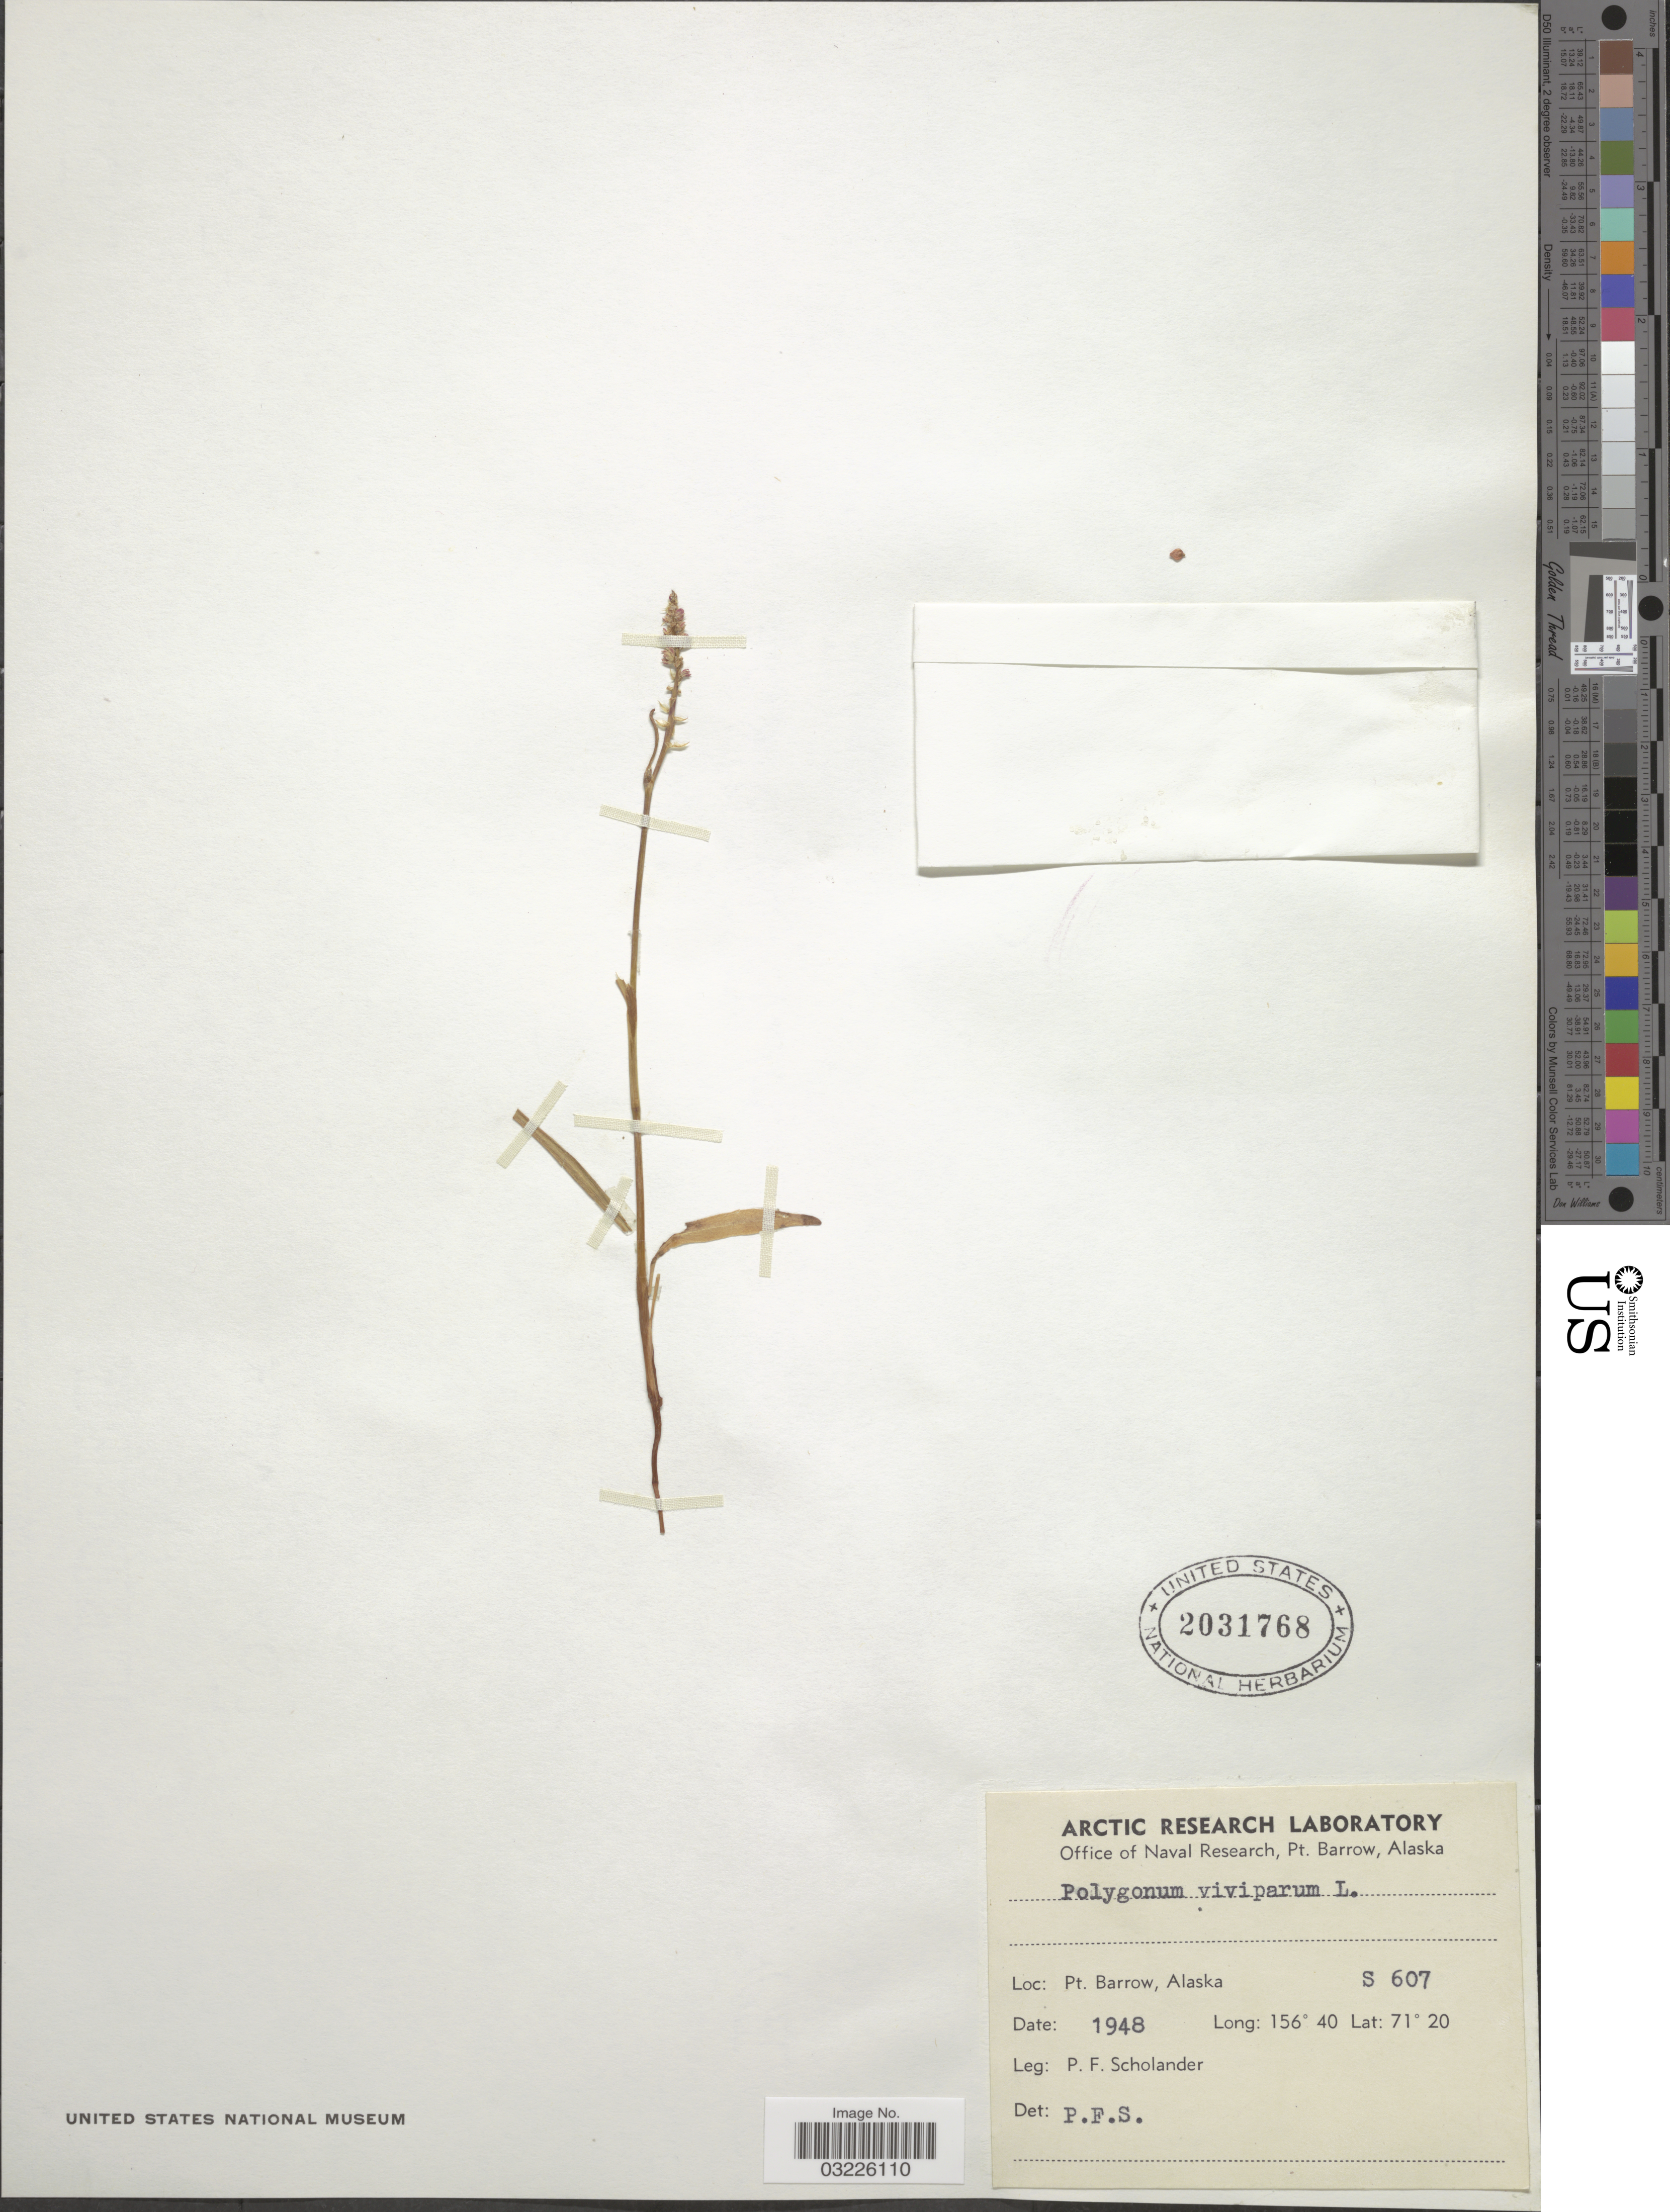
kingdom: Plantae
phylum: Tracheophyta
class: Magnoliopsida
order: Caryophyllales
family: Polygonaceae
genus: Bistorta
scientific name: Bistorta vivipara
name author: (L.) Delarbre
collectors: P. Scholander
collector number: S 607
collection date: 1948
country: United States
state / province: Alaska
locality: Pt. Barrow.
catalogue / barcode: US 2031768